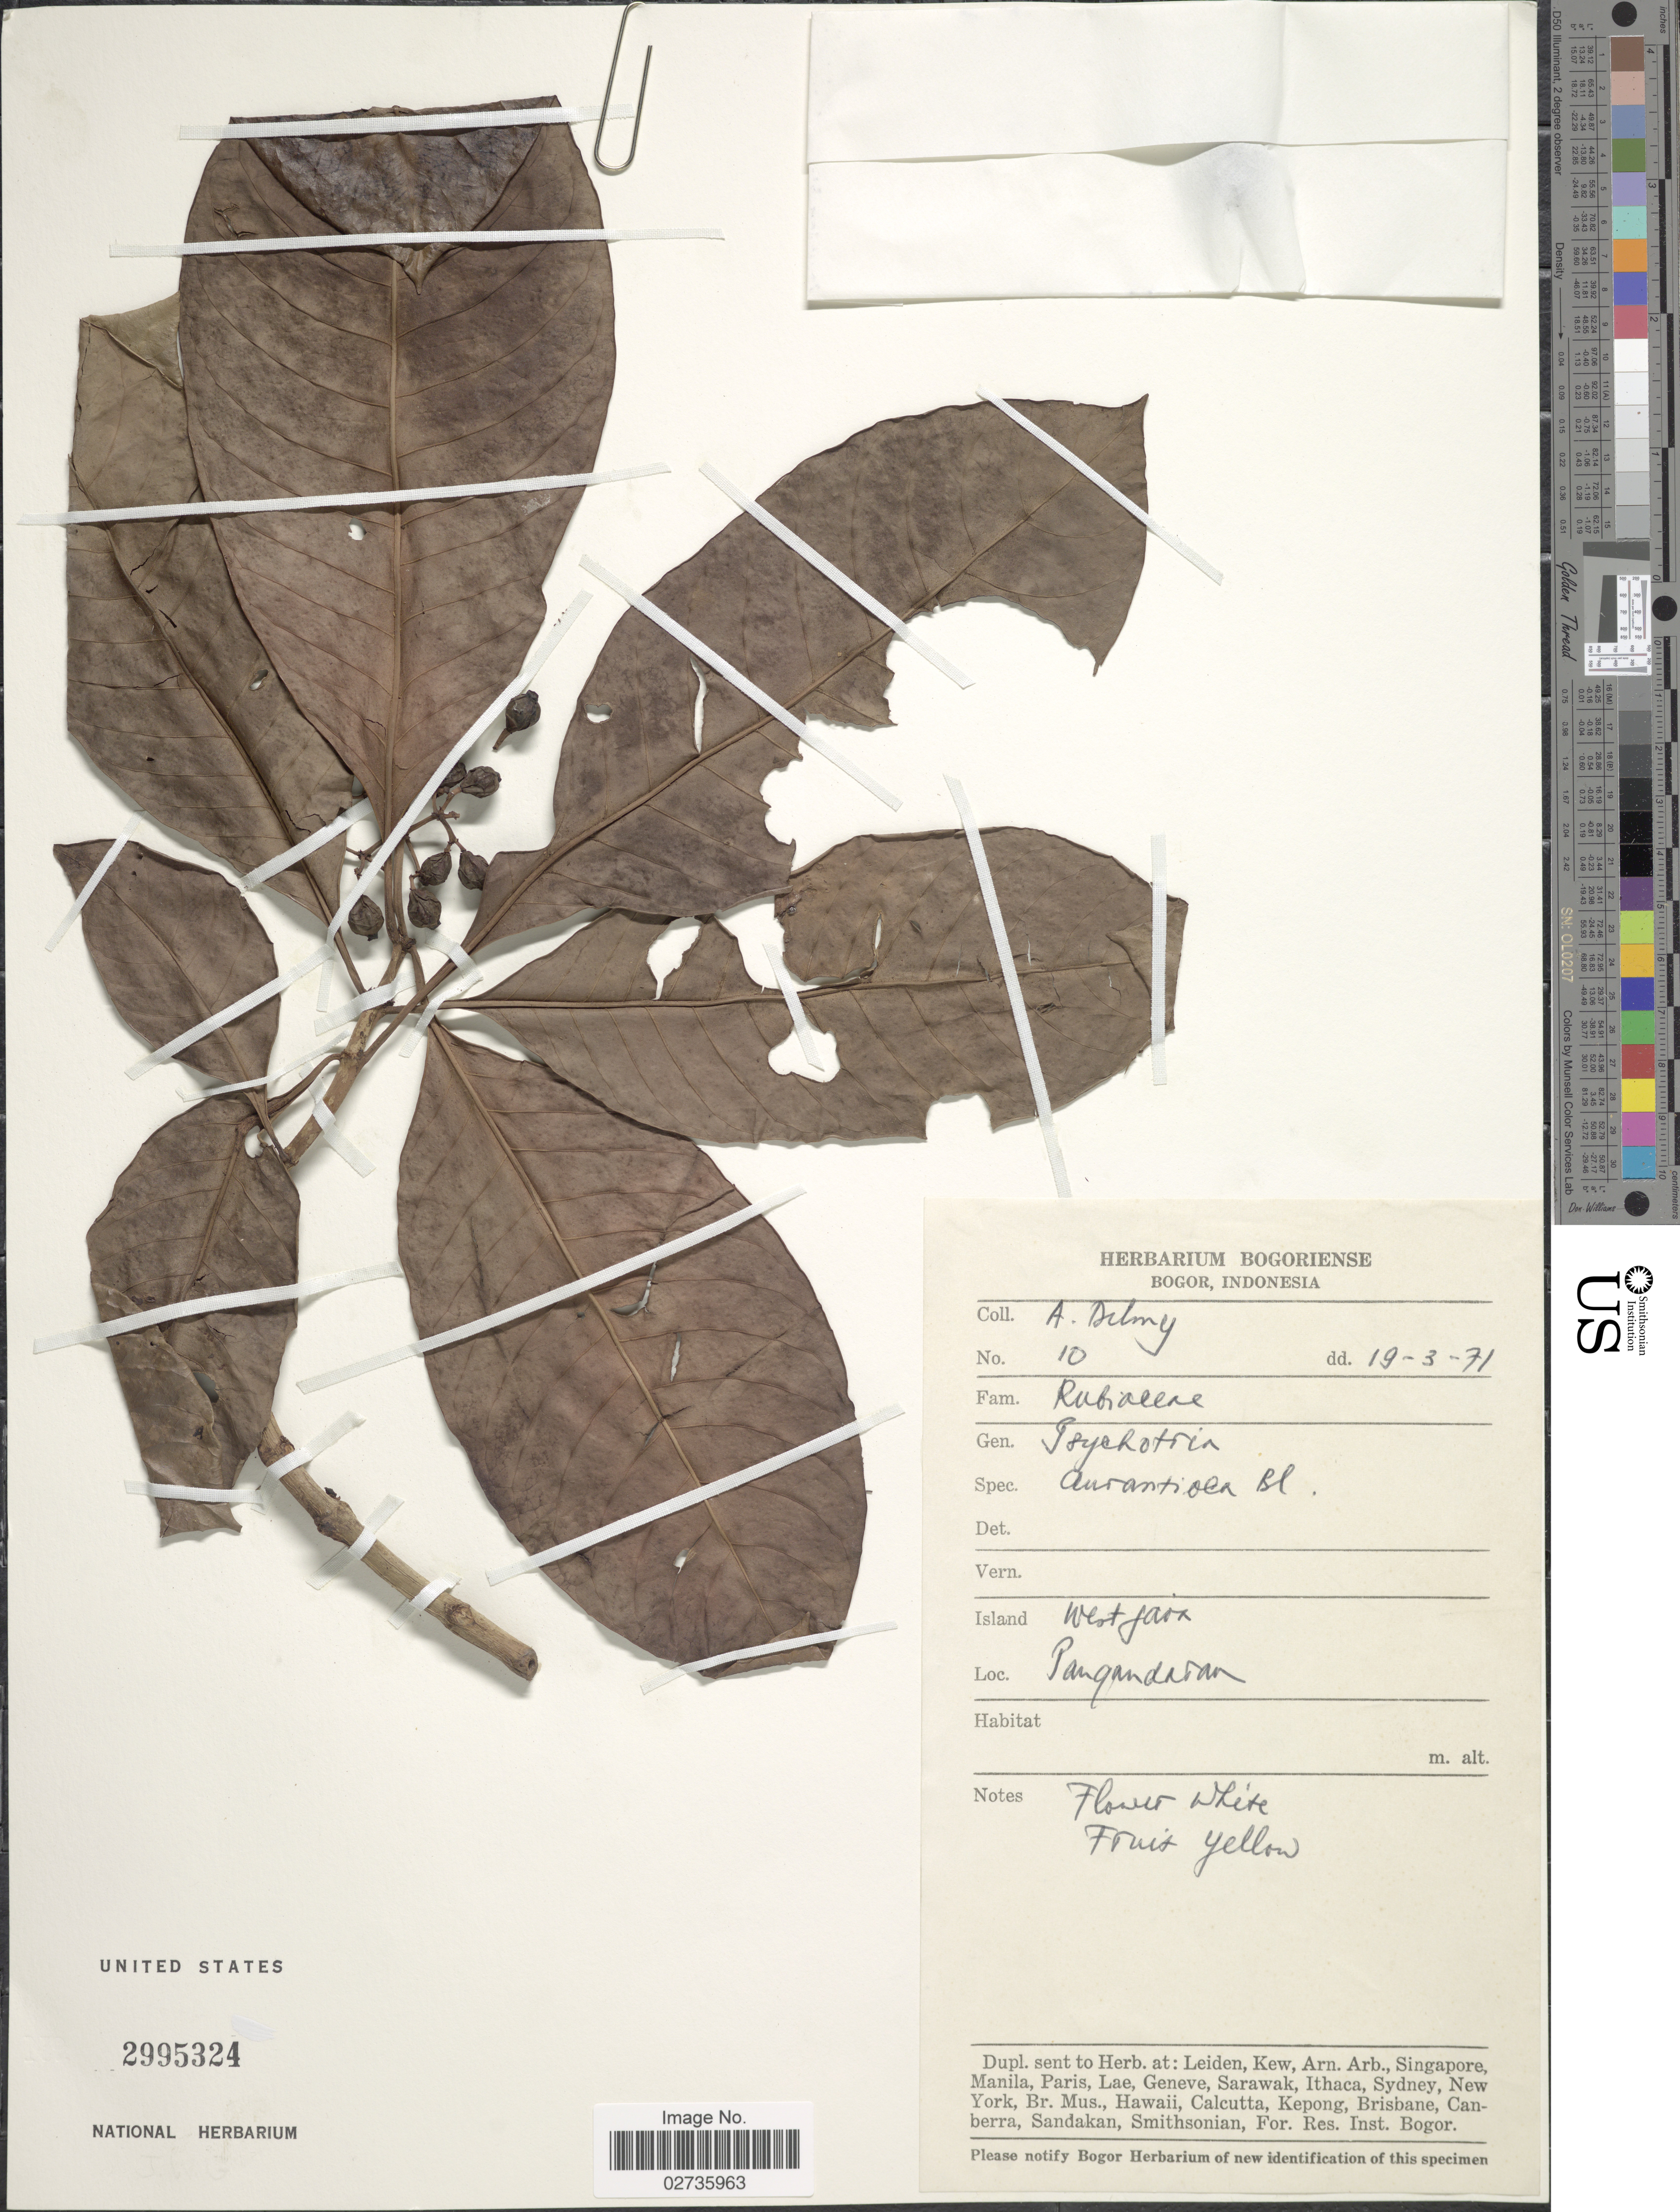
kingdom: Plantae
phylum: Tracheophyta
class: Magnoliopsida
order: Gentianales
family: Rubiaceae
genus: Psychotria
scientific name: Psychotria aurantiaca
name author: Wall.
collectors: A. Dilmy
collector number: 10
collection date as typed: Transcribed d/m/y: 19/3/71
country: Indonesia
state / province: Java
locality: Island West Java, Pangendaran [interpreted]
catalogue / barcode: US 2995324